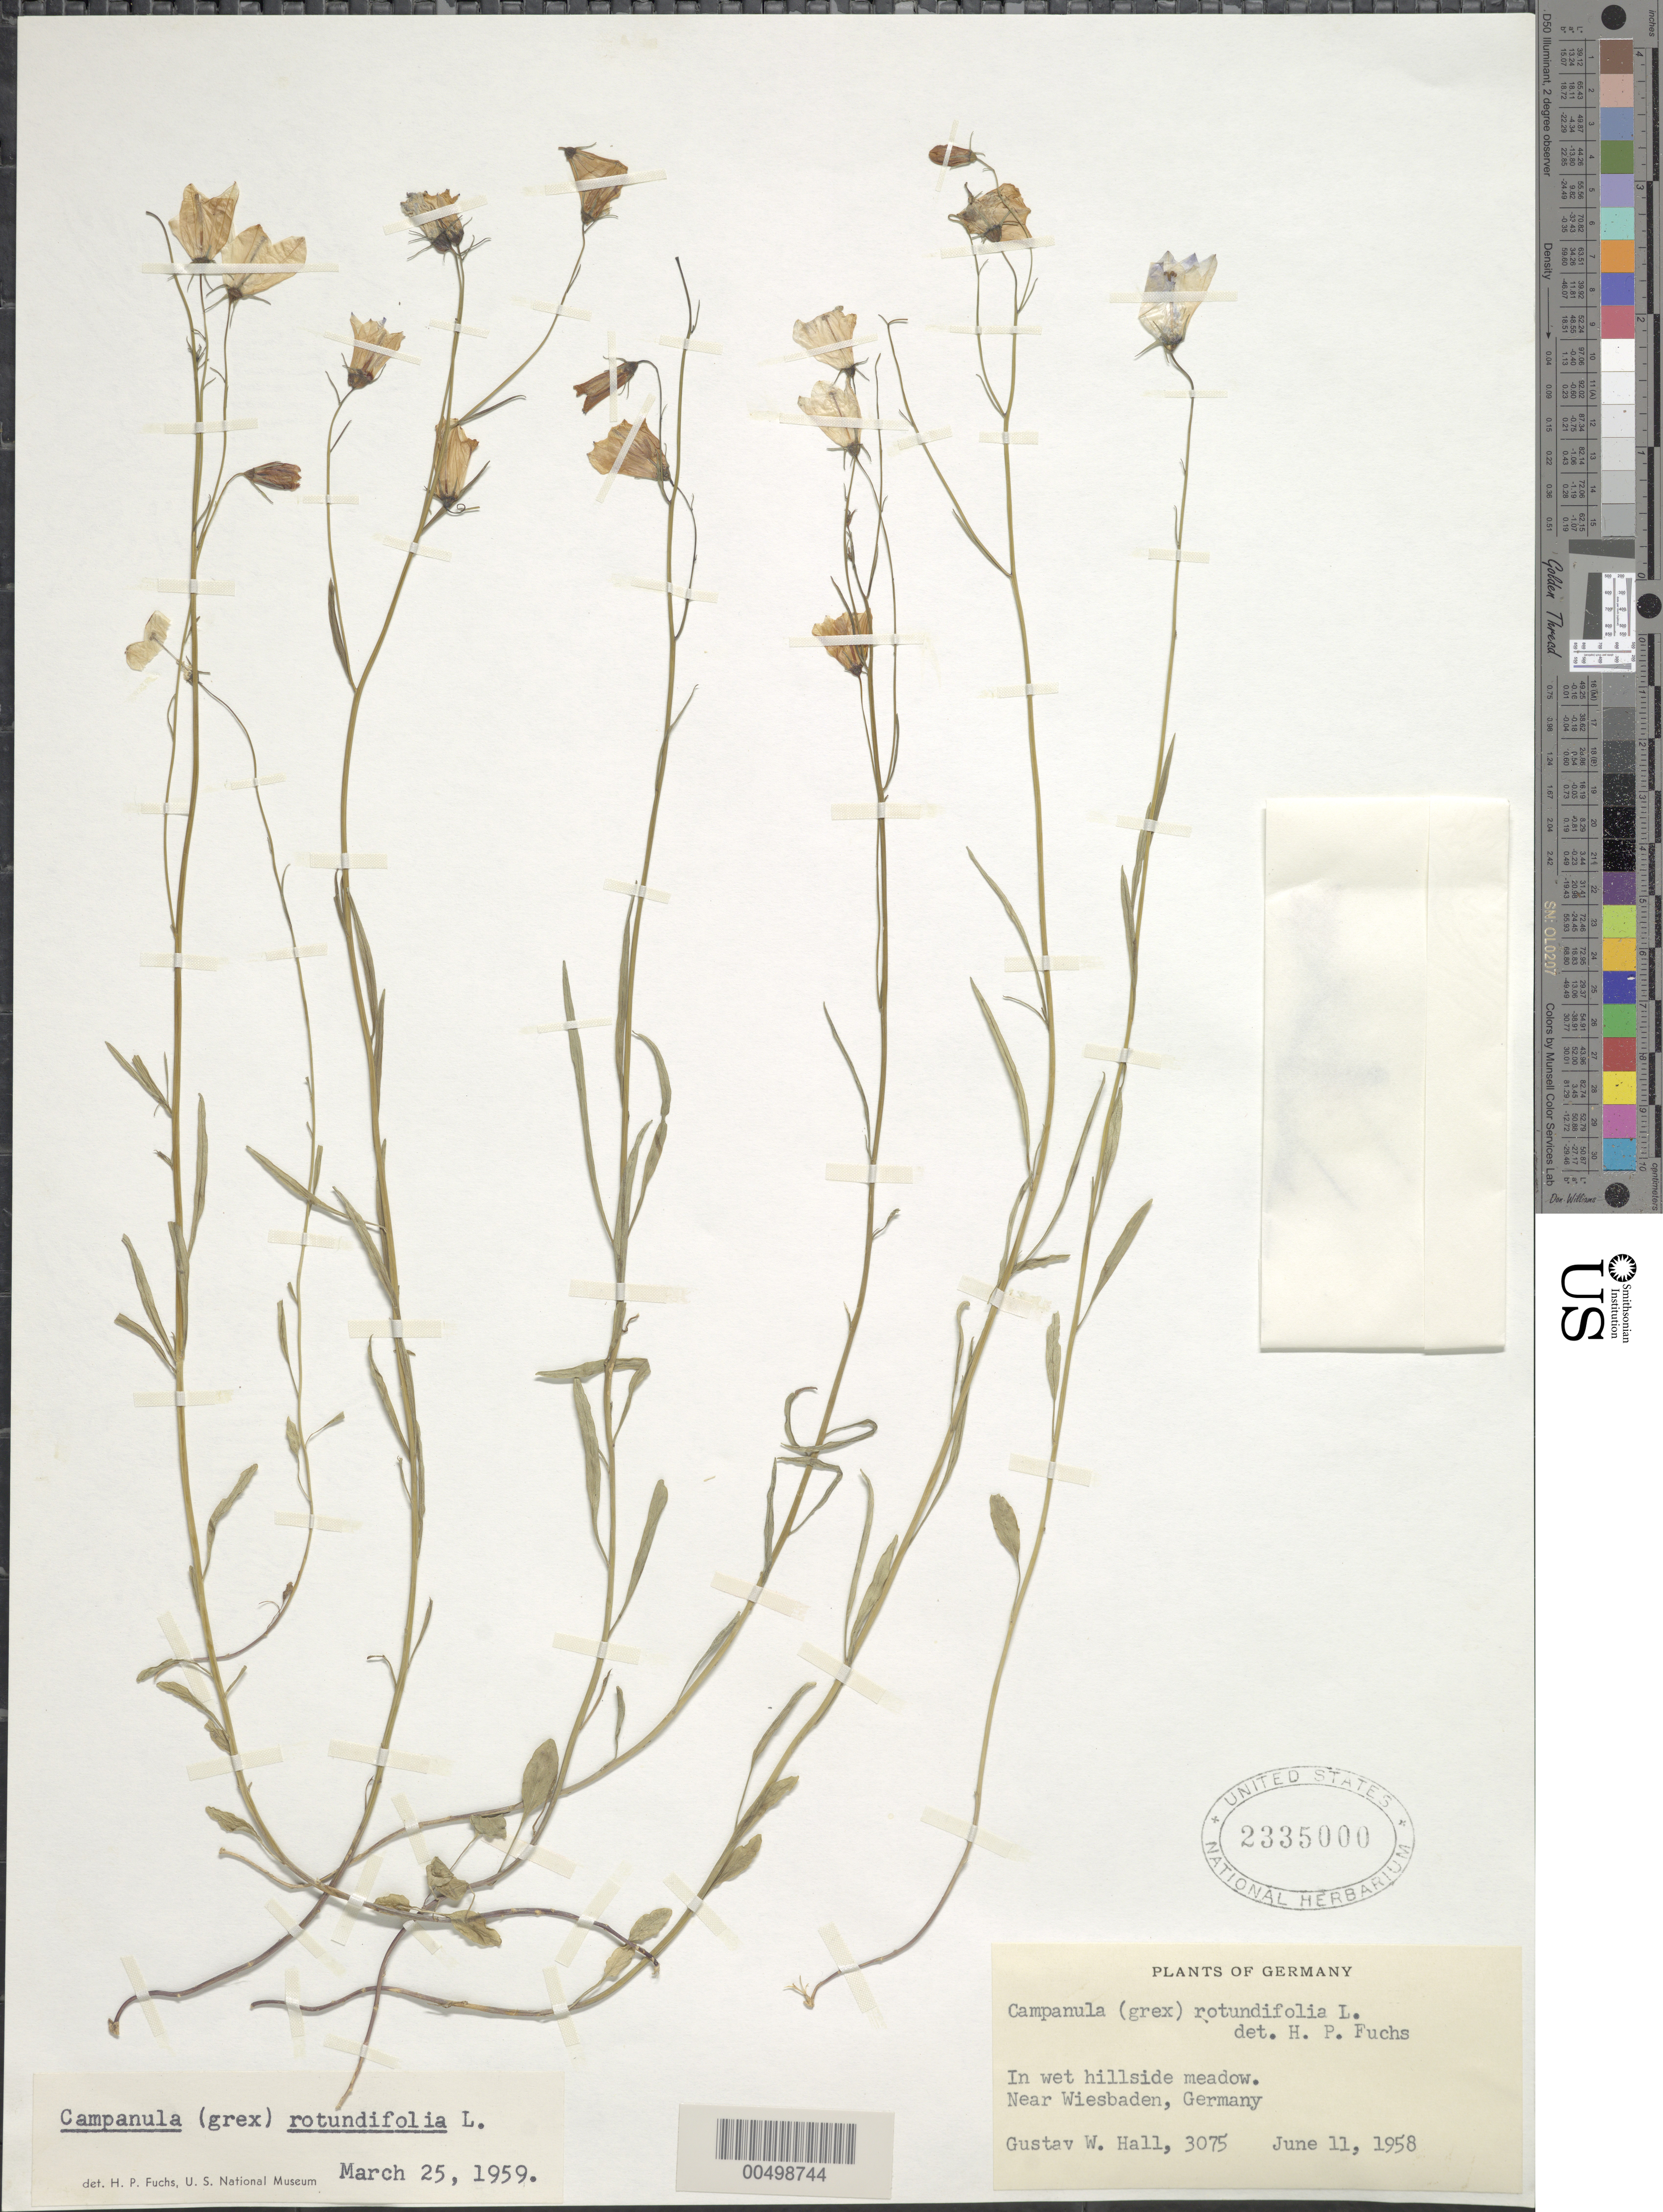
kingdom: Plantae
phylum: Tracheophyta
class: Magnoliopsida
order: Asterales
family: Campanulaceae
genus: Campanula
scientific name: Campanula rotundifolia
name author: L.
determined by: Fuchs, H. P.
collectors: G. Hall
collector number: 3075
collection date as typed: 11 Jun 1958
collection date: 1958-06-11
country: Germany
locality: Wiesbaden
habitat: in wet hillside meadow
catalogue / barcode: US 2335000